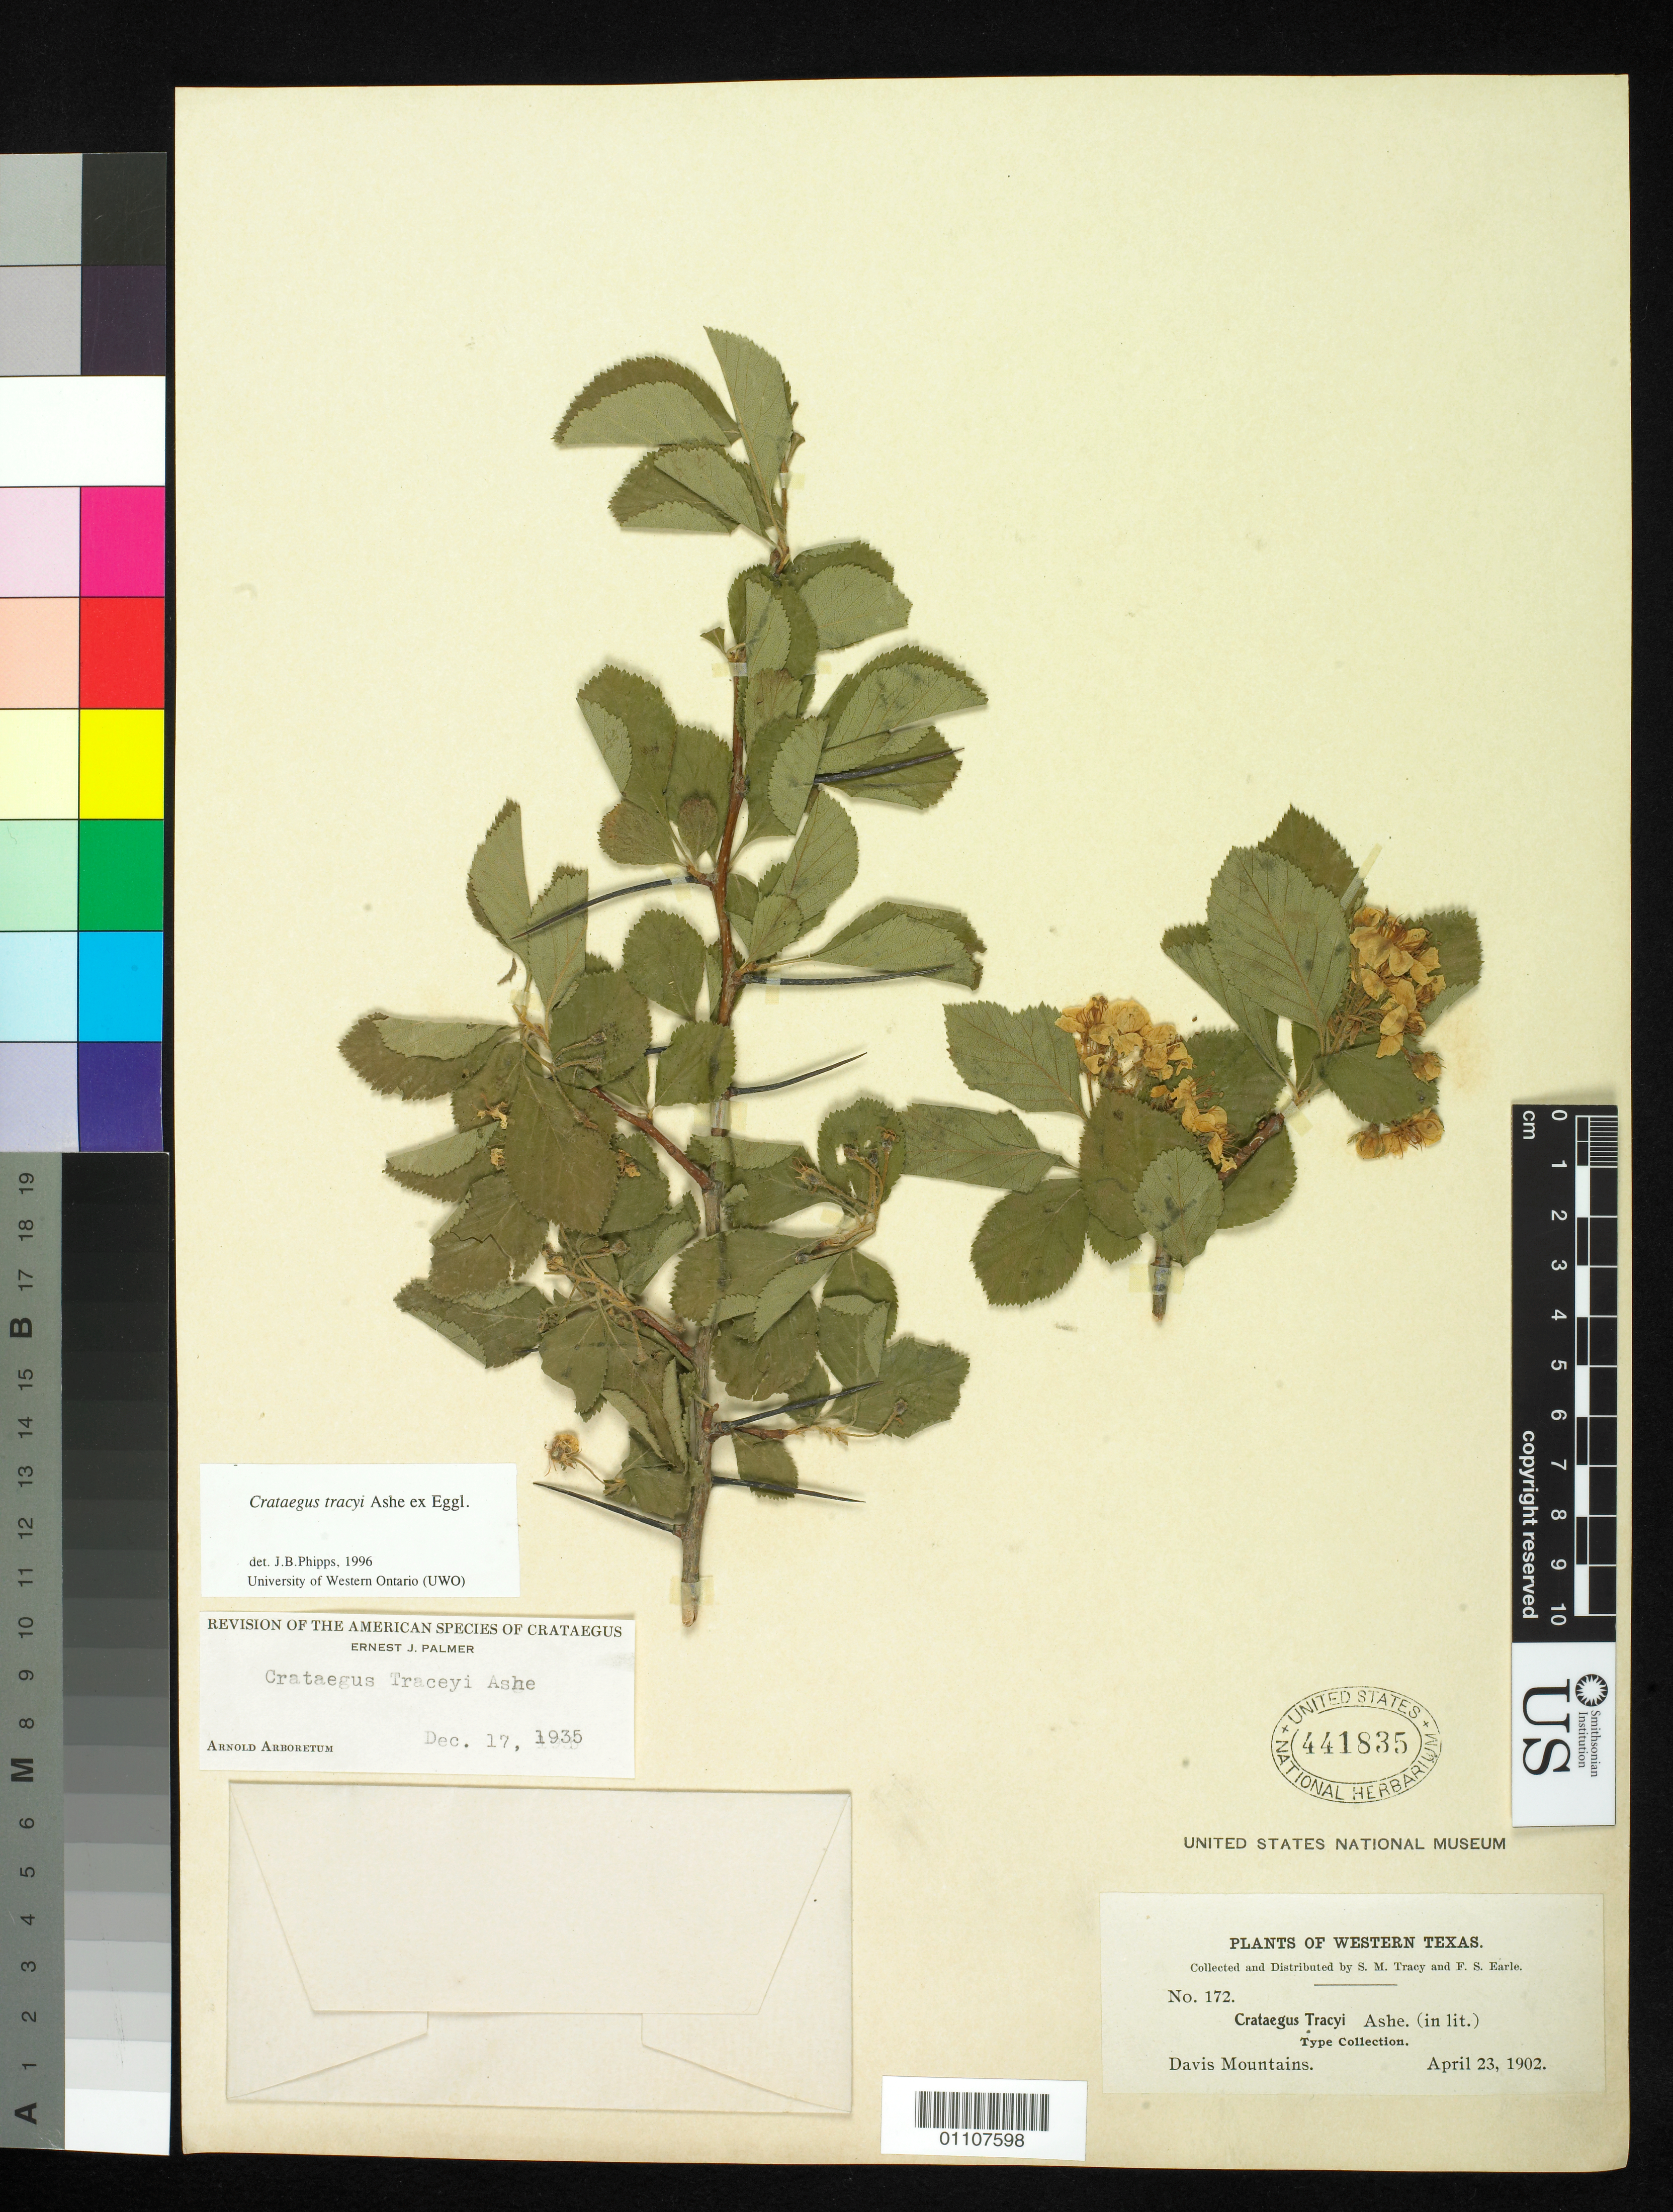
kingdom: Plantae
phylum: Tracheophyta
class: Magnoliopsida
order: Rosales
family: Rosaceae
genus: Crataegus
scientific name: Crataegus tracyi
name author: Ashe ex Eggl.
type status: Isotype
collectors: S. M. Tracy & F. S. Earle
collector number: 172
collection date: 1902-04-23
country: United States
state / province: Texas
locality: Davis Mountains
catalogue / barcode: US 441835